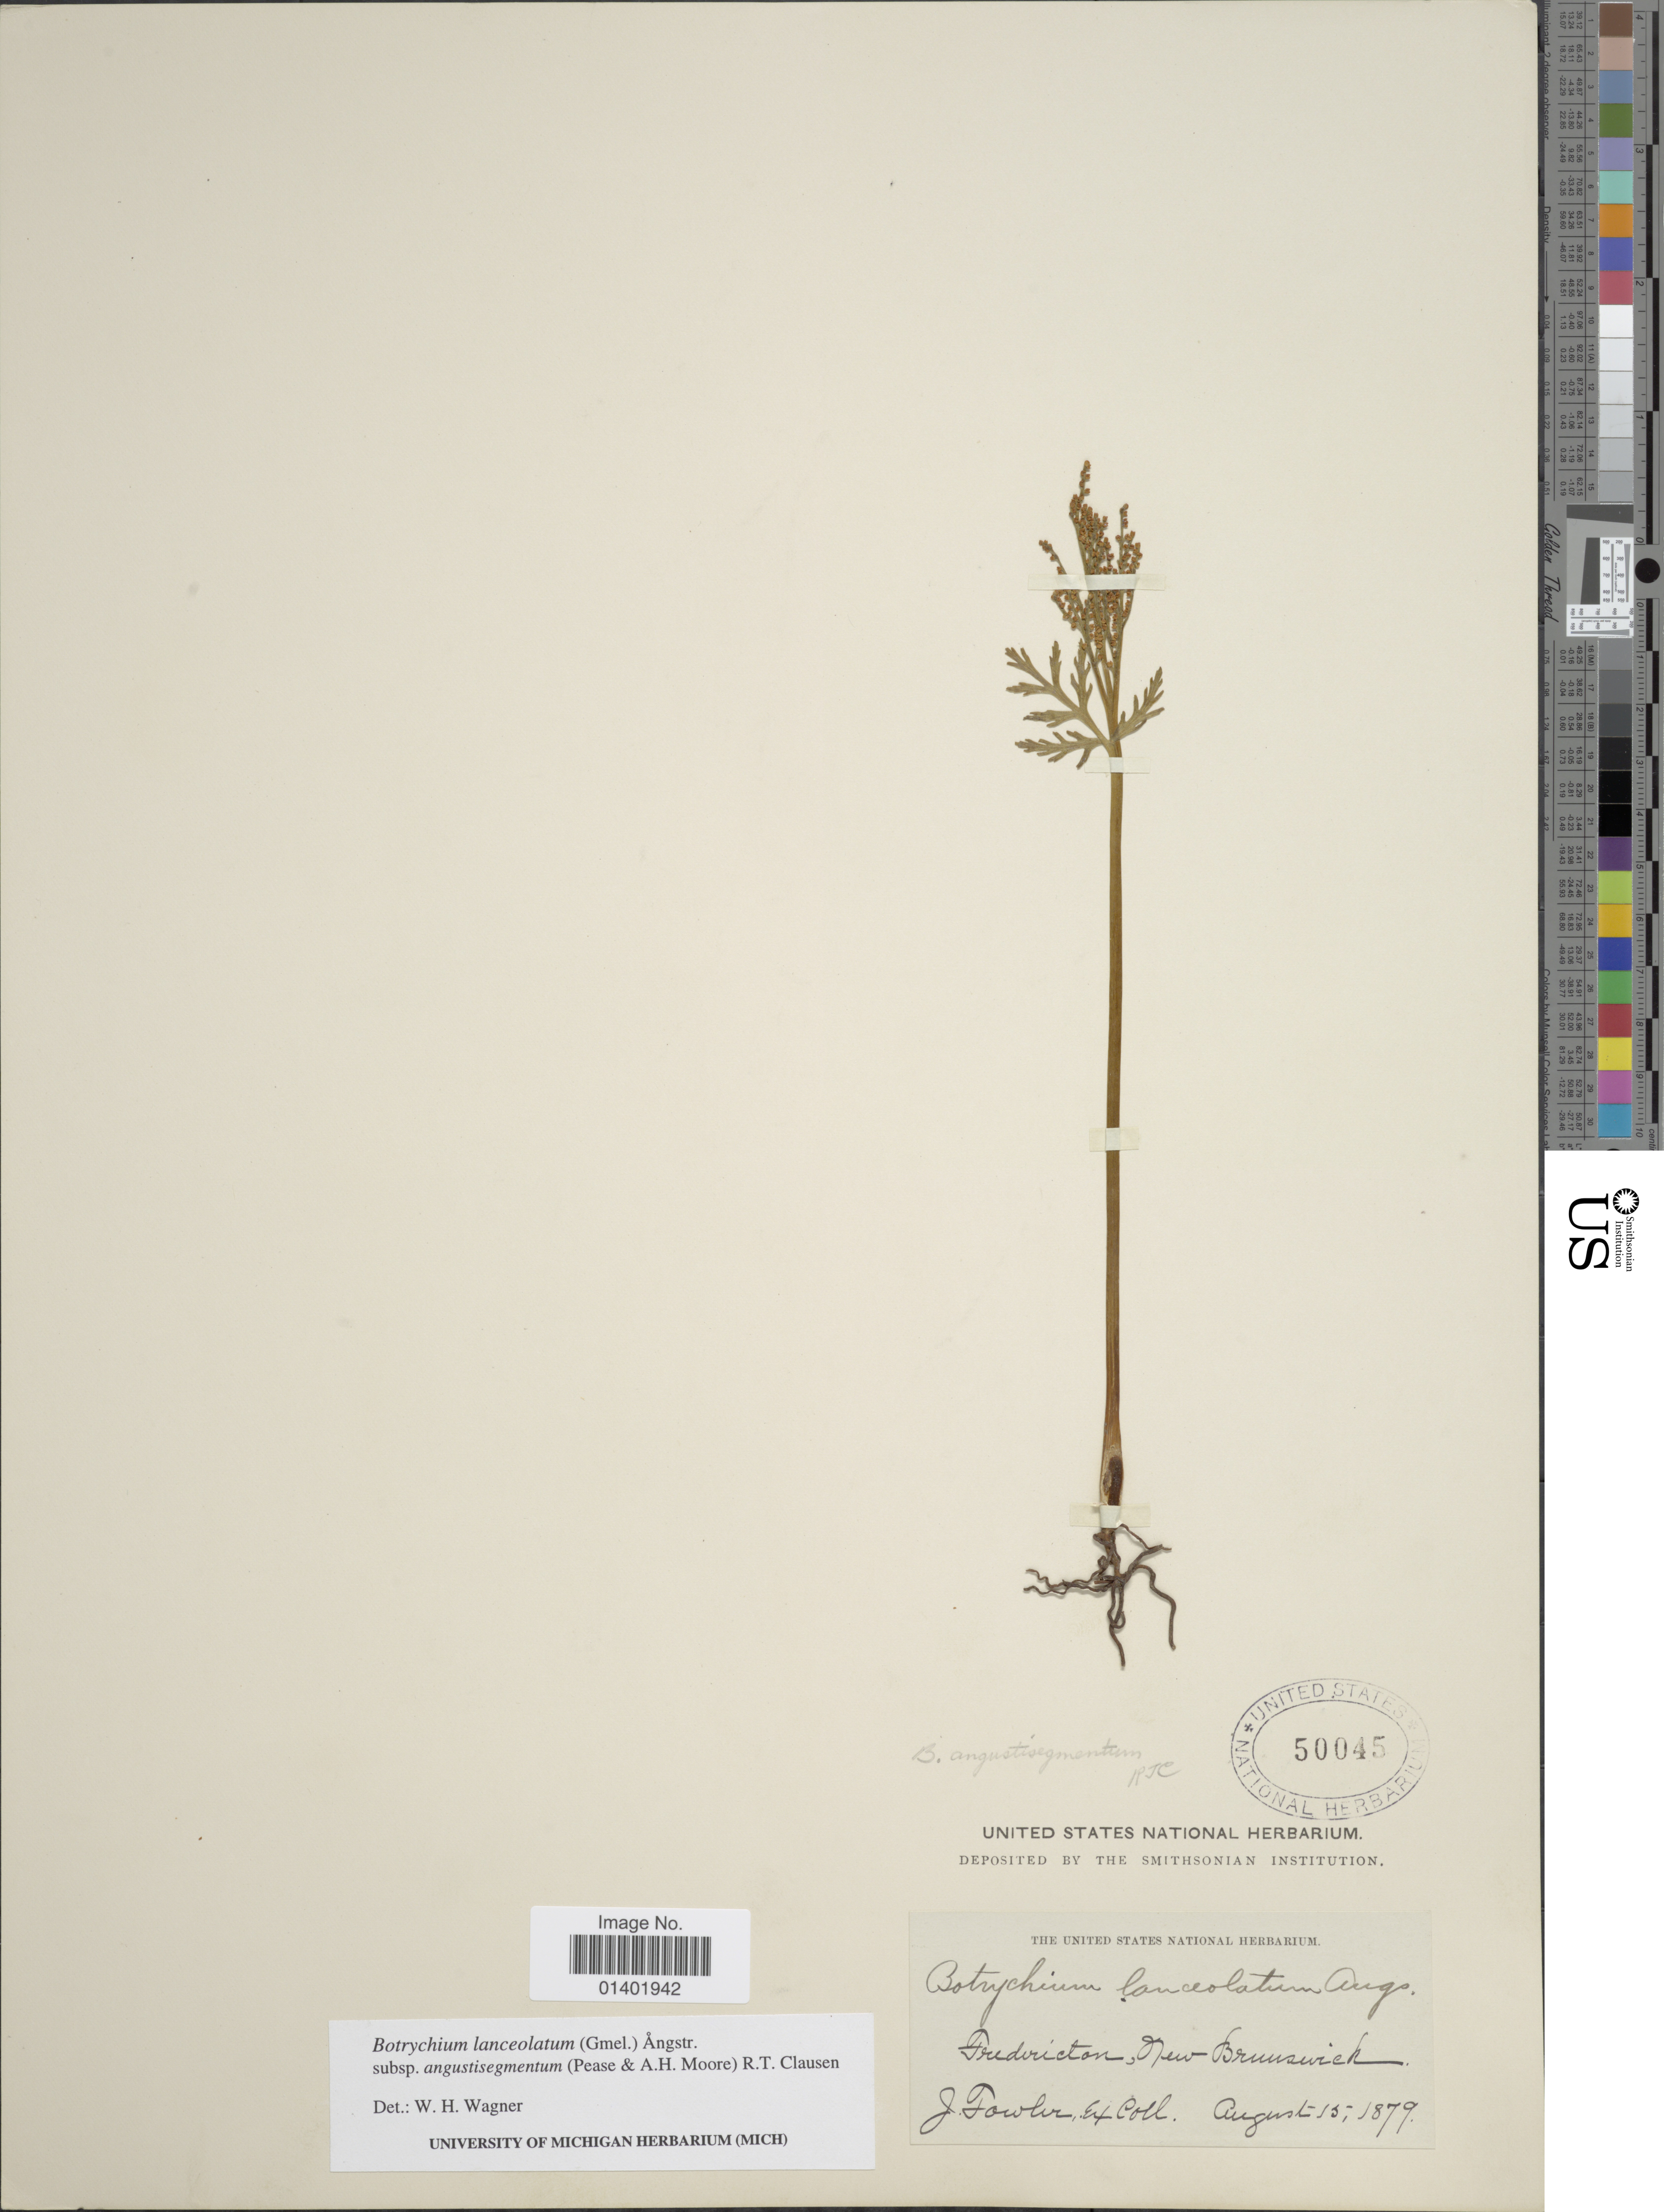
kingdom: Plantae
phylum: Tracheophyta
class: Polypodiopsida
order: Ophioglossales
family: Ophioglossaceae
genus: Botrychium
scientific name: Botrychium lanceolatum subsp. angustisegmentum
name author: (Pease & A.H. Moore) R.T. Clausen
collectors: J. P. Fowler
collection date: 1879-08-15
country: Canada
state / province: New Brunswick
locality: Fredericton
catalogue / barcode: US 50045